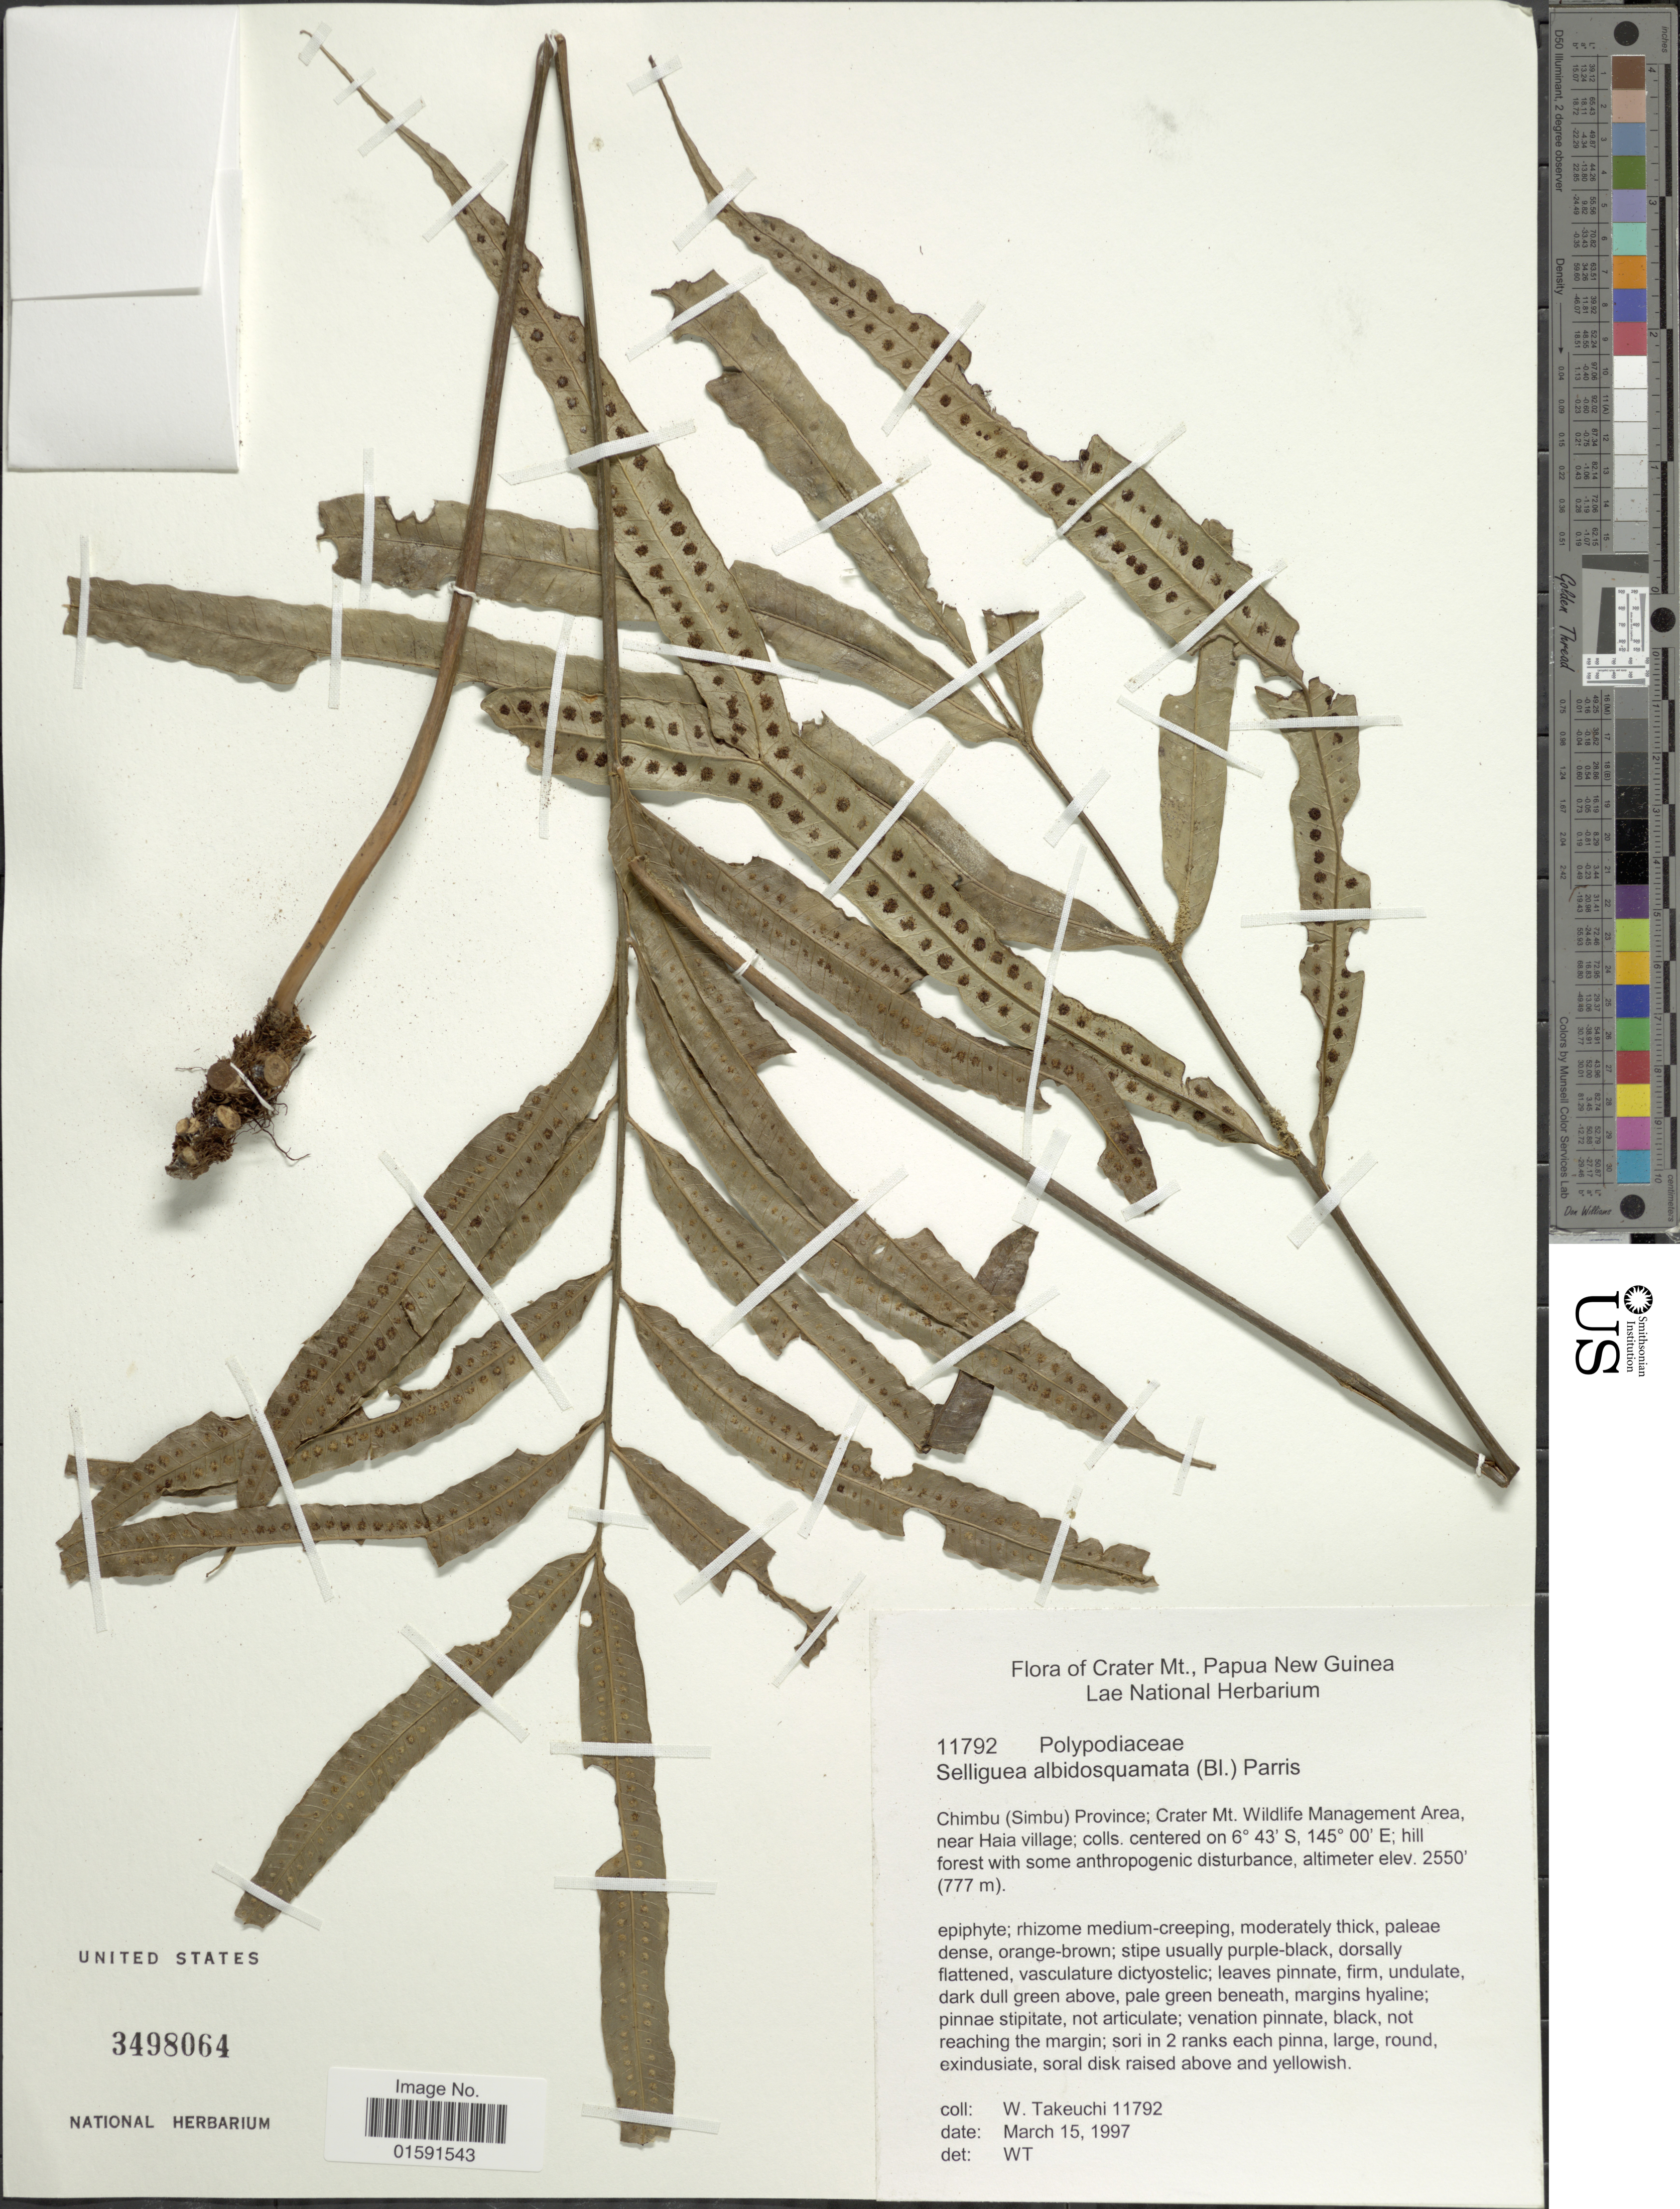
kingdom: Plantae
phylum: Tracheophyta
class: Polypodiopsida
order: Polypodiales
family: Polypodiaceae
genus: Selliguea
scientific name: Selliguea albidosquamata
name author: (Blume) Parris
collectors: W. Takeuchi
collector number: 11792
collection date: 1997-03-15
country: Papua New Guinea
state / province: Chimbu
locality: Crater Mts., Papua New Guinea. Chimbu (Simbu) Province; Crater Mt. Wildlife Management Area near Haia village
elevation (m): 777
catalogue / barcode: US 3498064